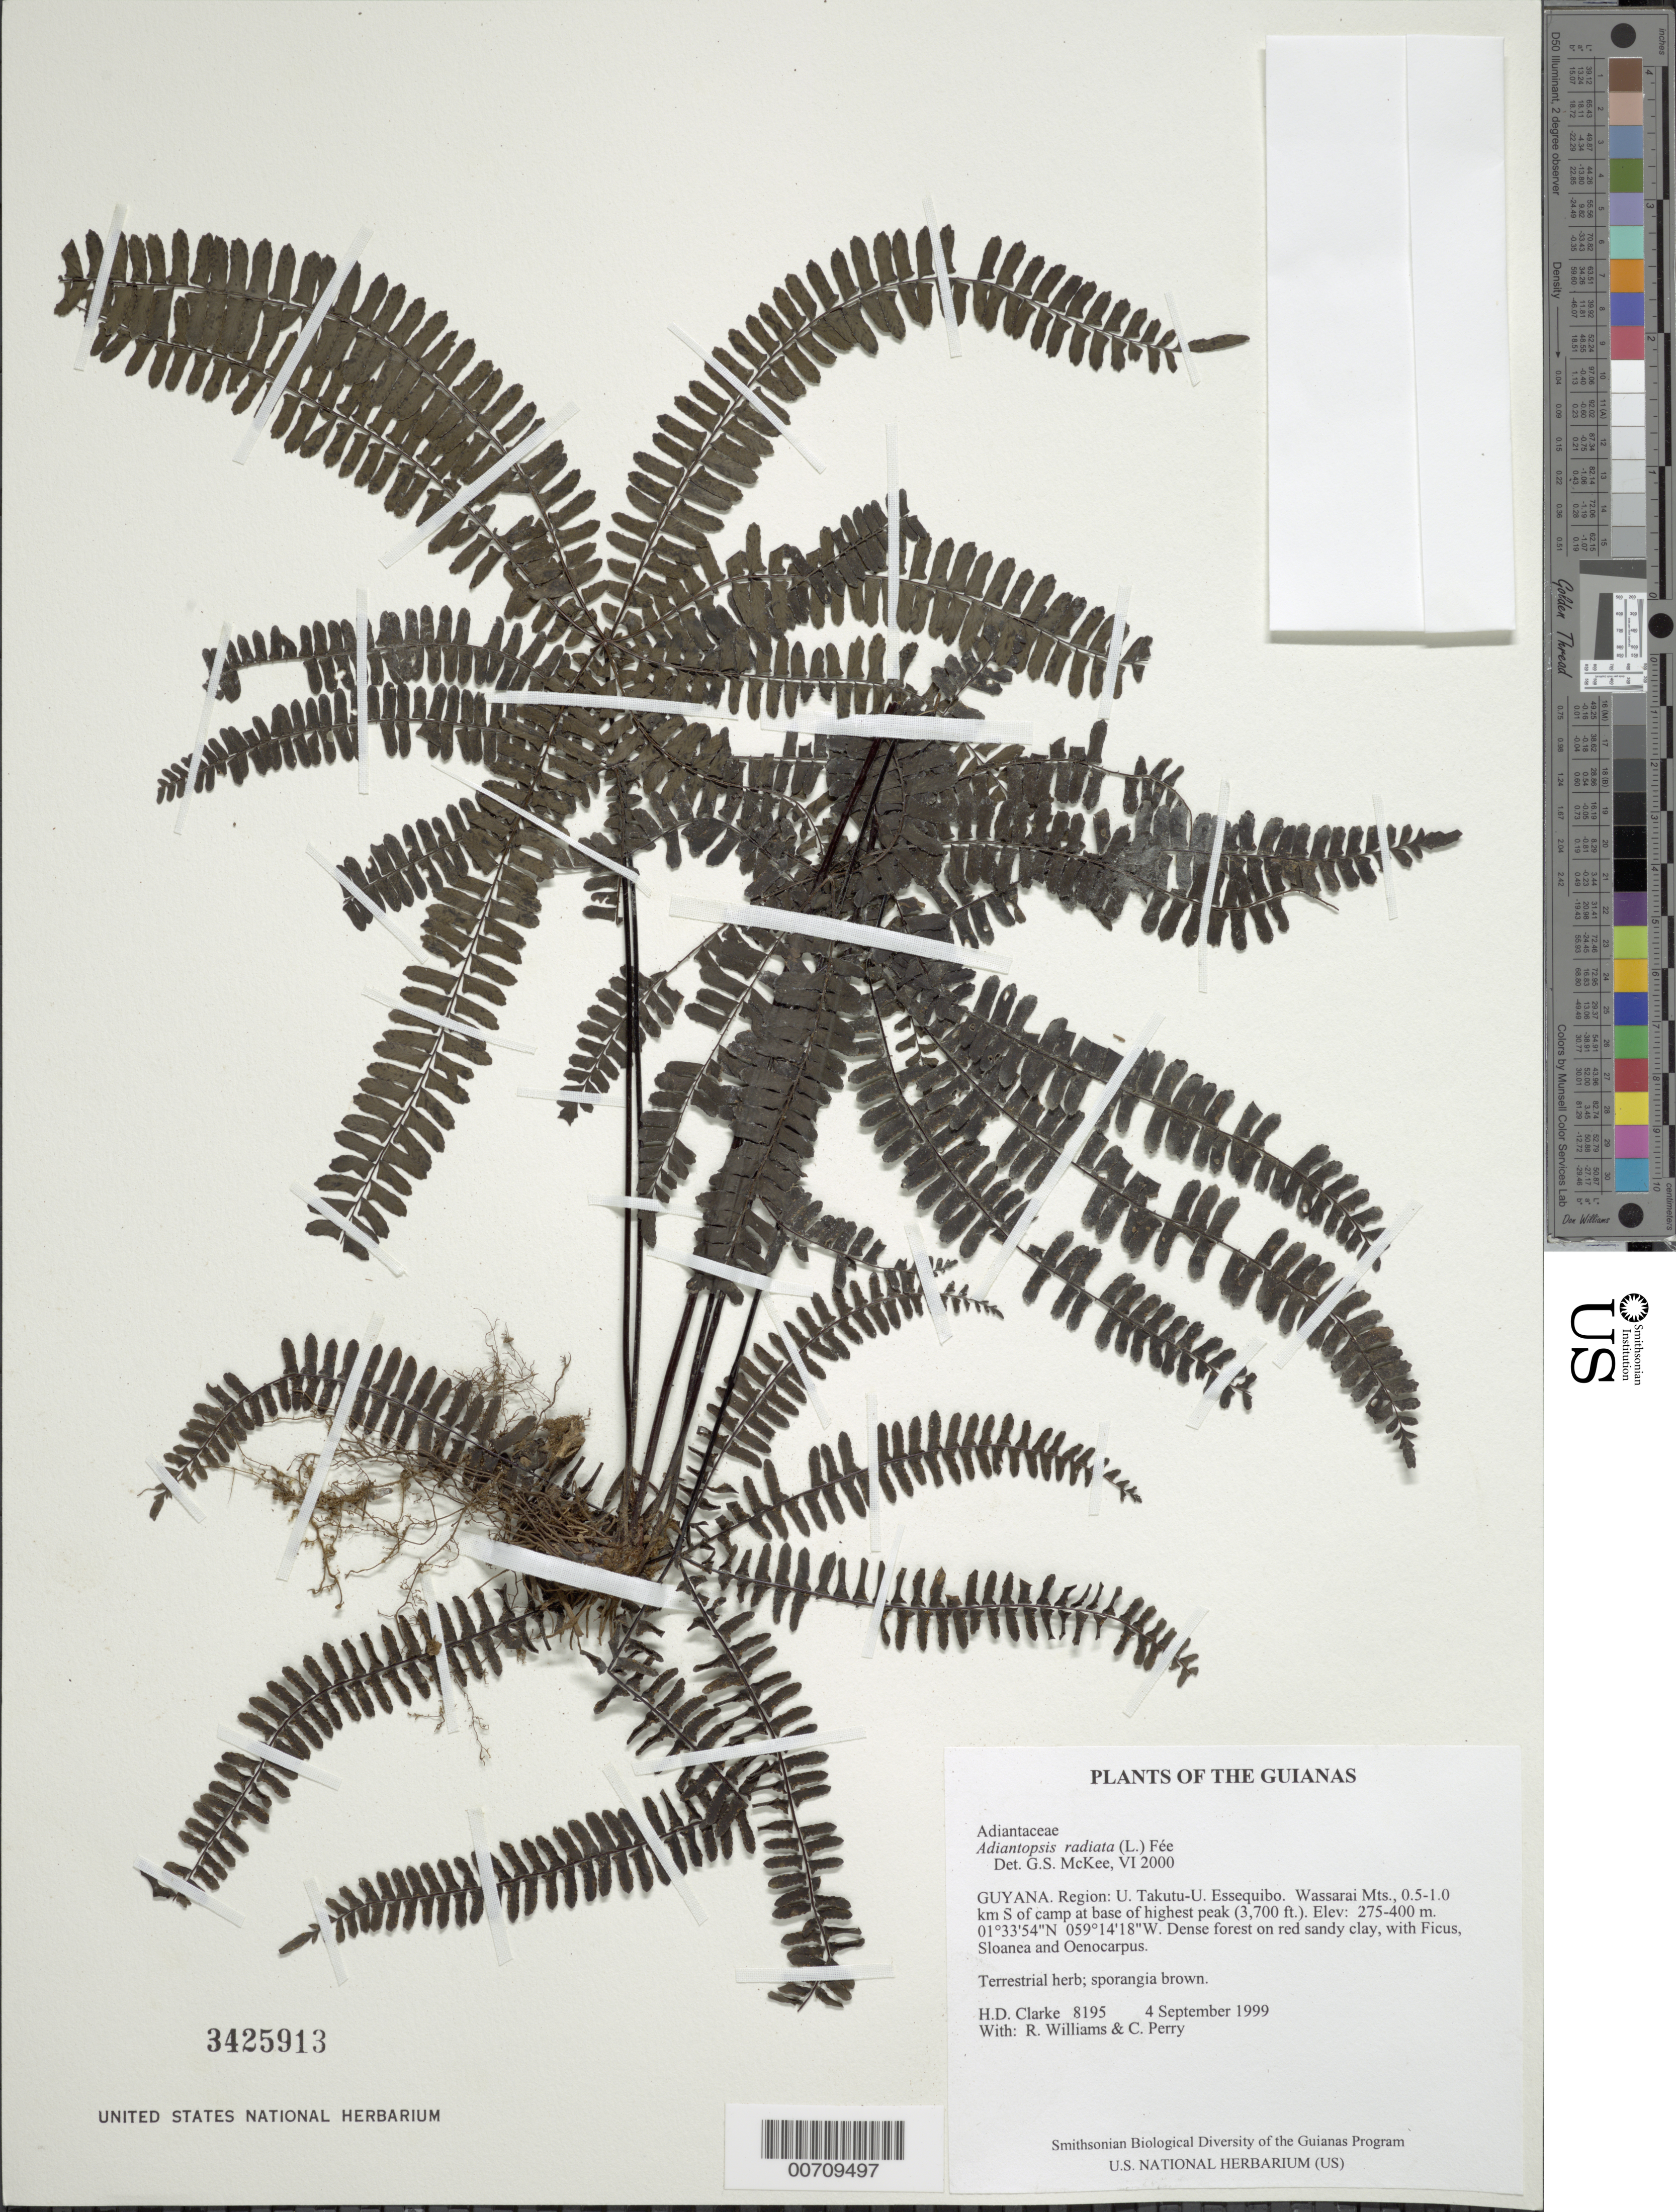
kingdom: Plantae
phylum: Tracheophyta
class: Polypodiopsida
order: Polypodiales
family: Pteridaceae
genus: Adiantopsis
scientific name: Adiantopsis radiata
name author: (L.) Fée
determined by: McKee, G. S., (US), NMNH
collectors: H. D. Clarke, R. Williams & C. Perry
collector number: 8195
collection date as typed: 4 September 1999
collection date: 1999-09-04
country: Guyana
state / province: U. Takutu-U. Essequibo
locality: Wassarai Mts., 0.5-1.0 km S of camp at base of highest peak (3,700 ft.)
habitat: Dense forest on red sandy clay, with Ficus, Sloanea and Oenocarpus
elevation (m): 275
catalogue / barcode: US 3425913